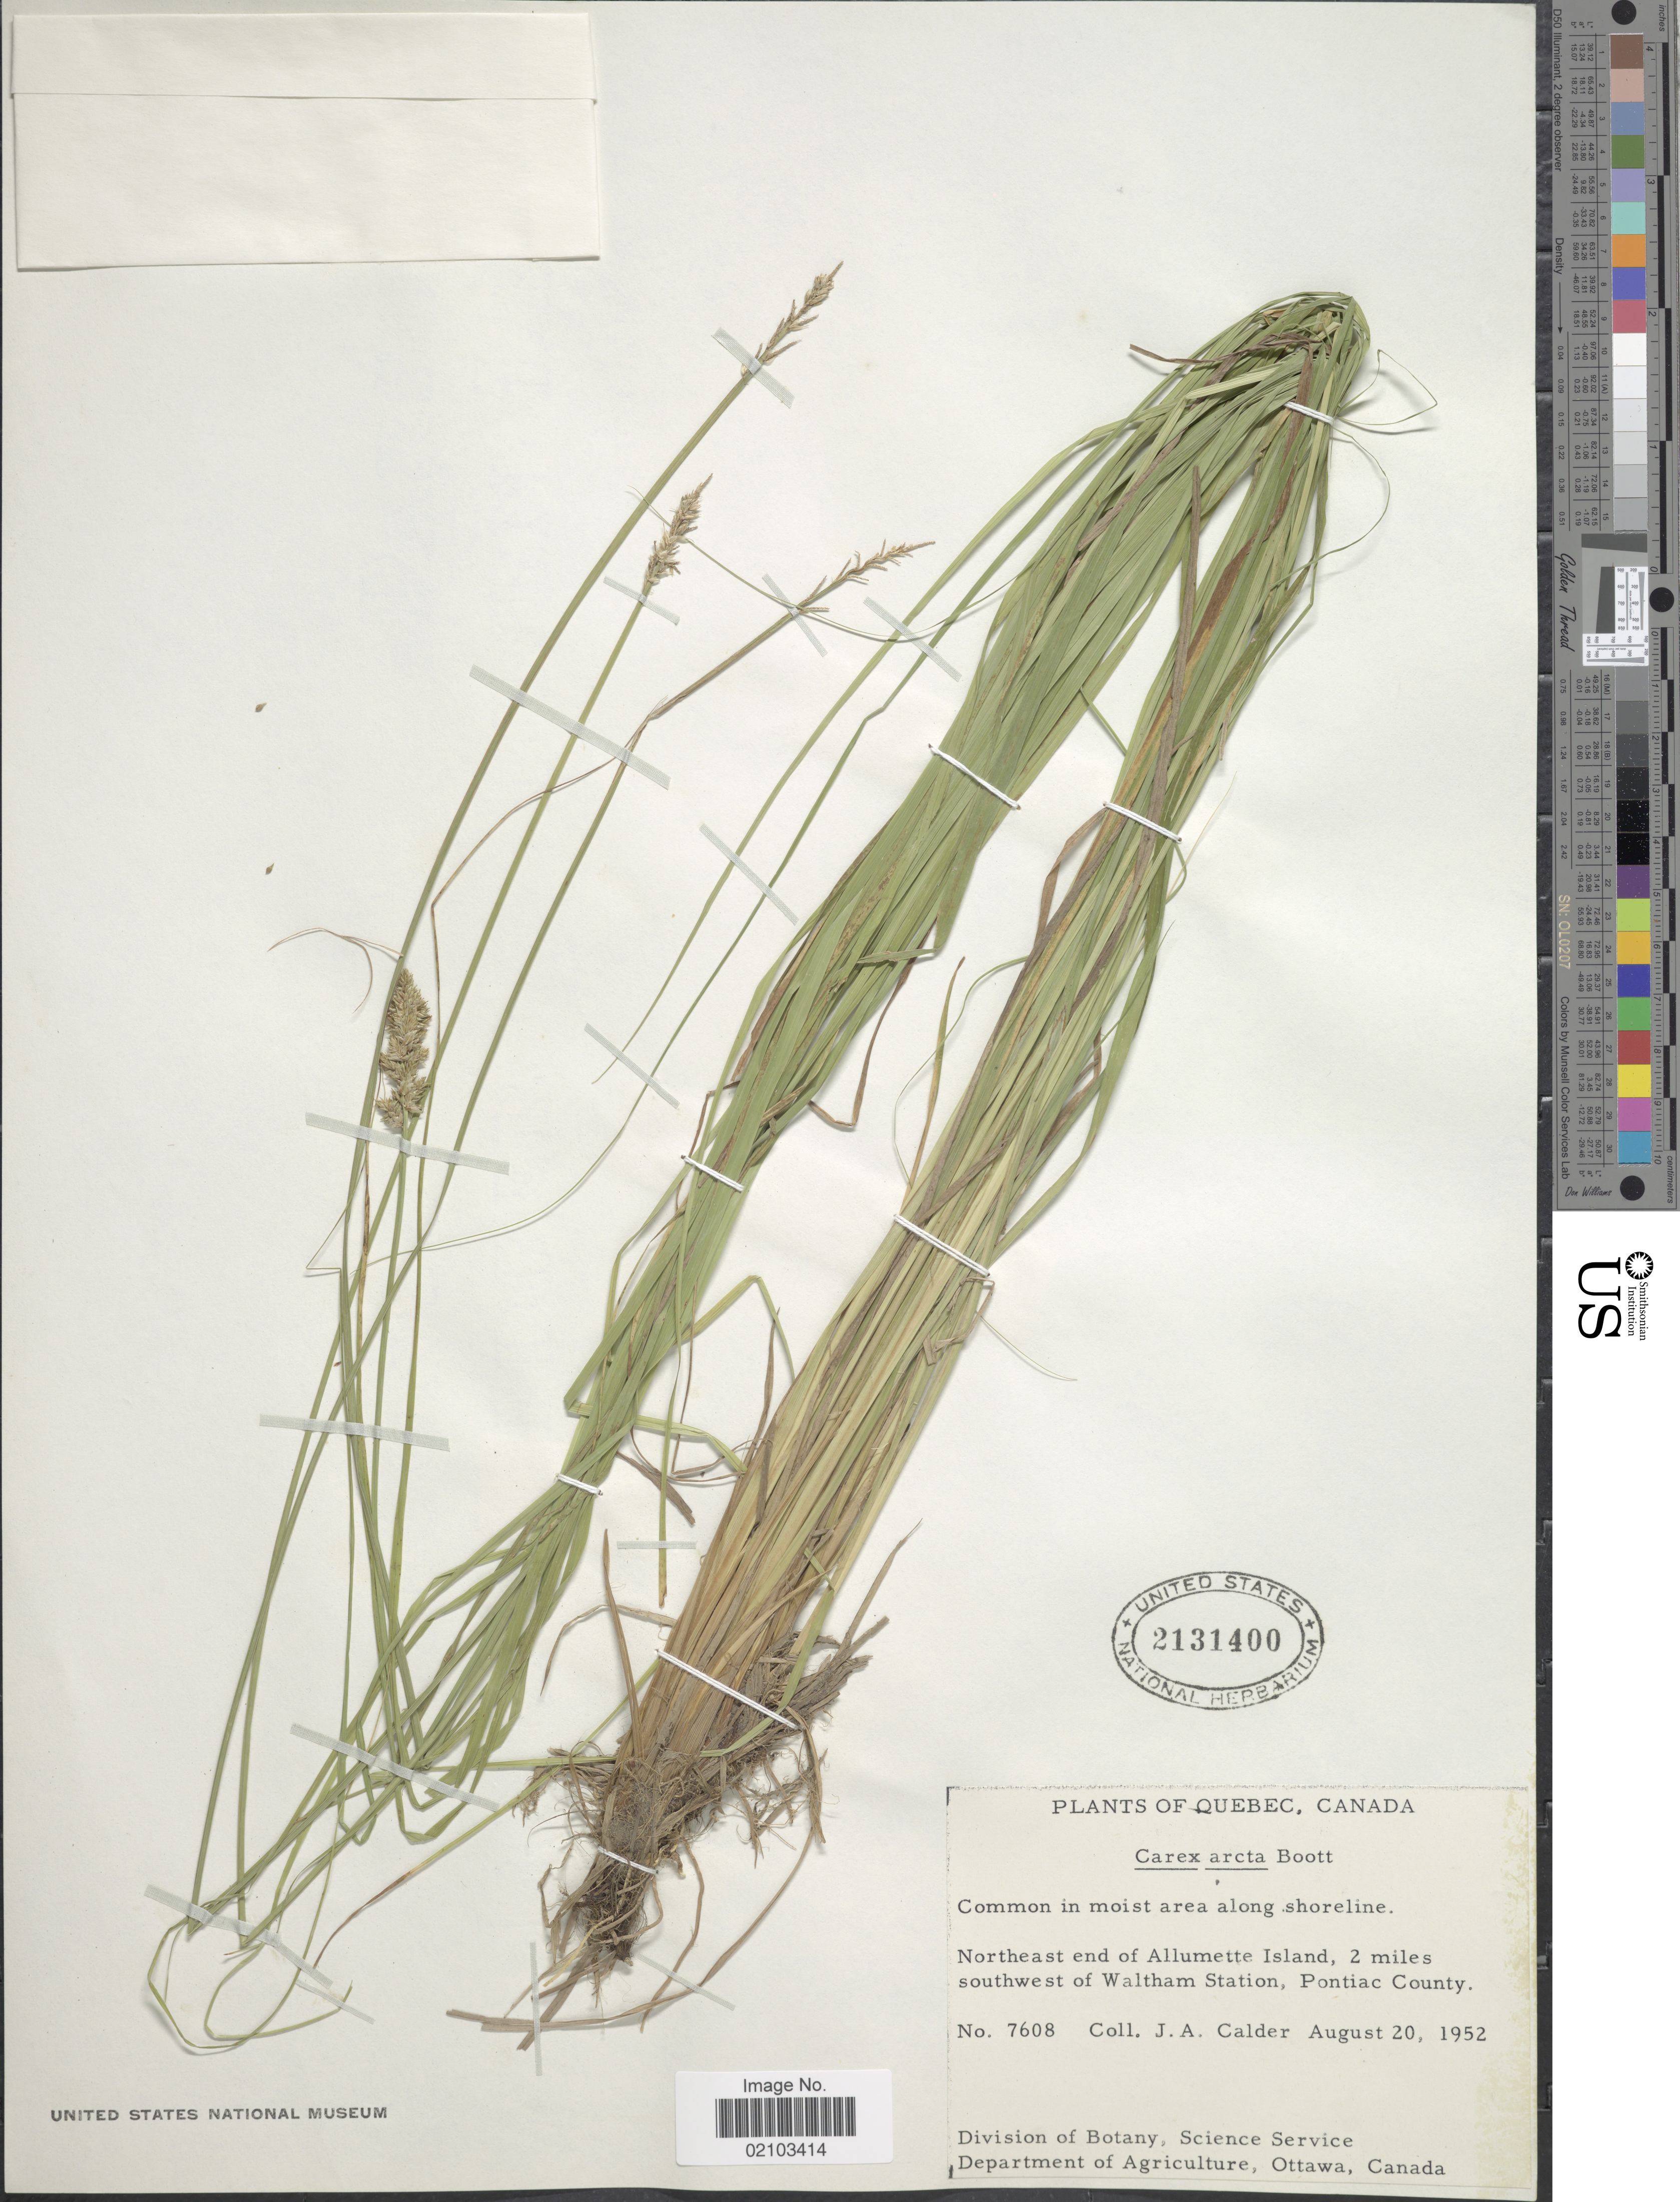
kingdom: Plantae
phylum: Tracheophyta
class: Liliopsida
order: Poales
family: Cyperaceae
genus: Carex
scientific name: Carex arcta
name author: Boott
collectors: J. A. Calder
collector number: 7608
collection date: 1952-08-20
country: Canada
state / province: Quebec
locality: Northeast end of Allumette Island, 2 miles southwest of Waltham Station, Pontiac County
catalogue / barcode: US 2131400